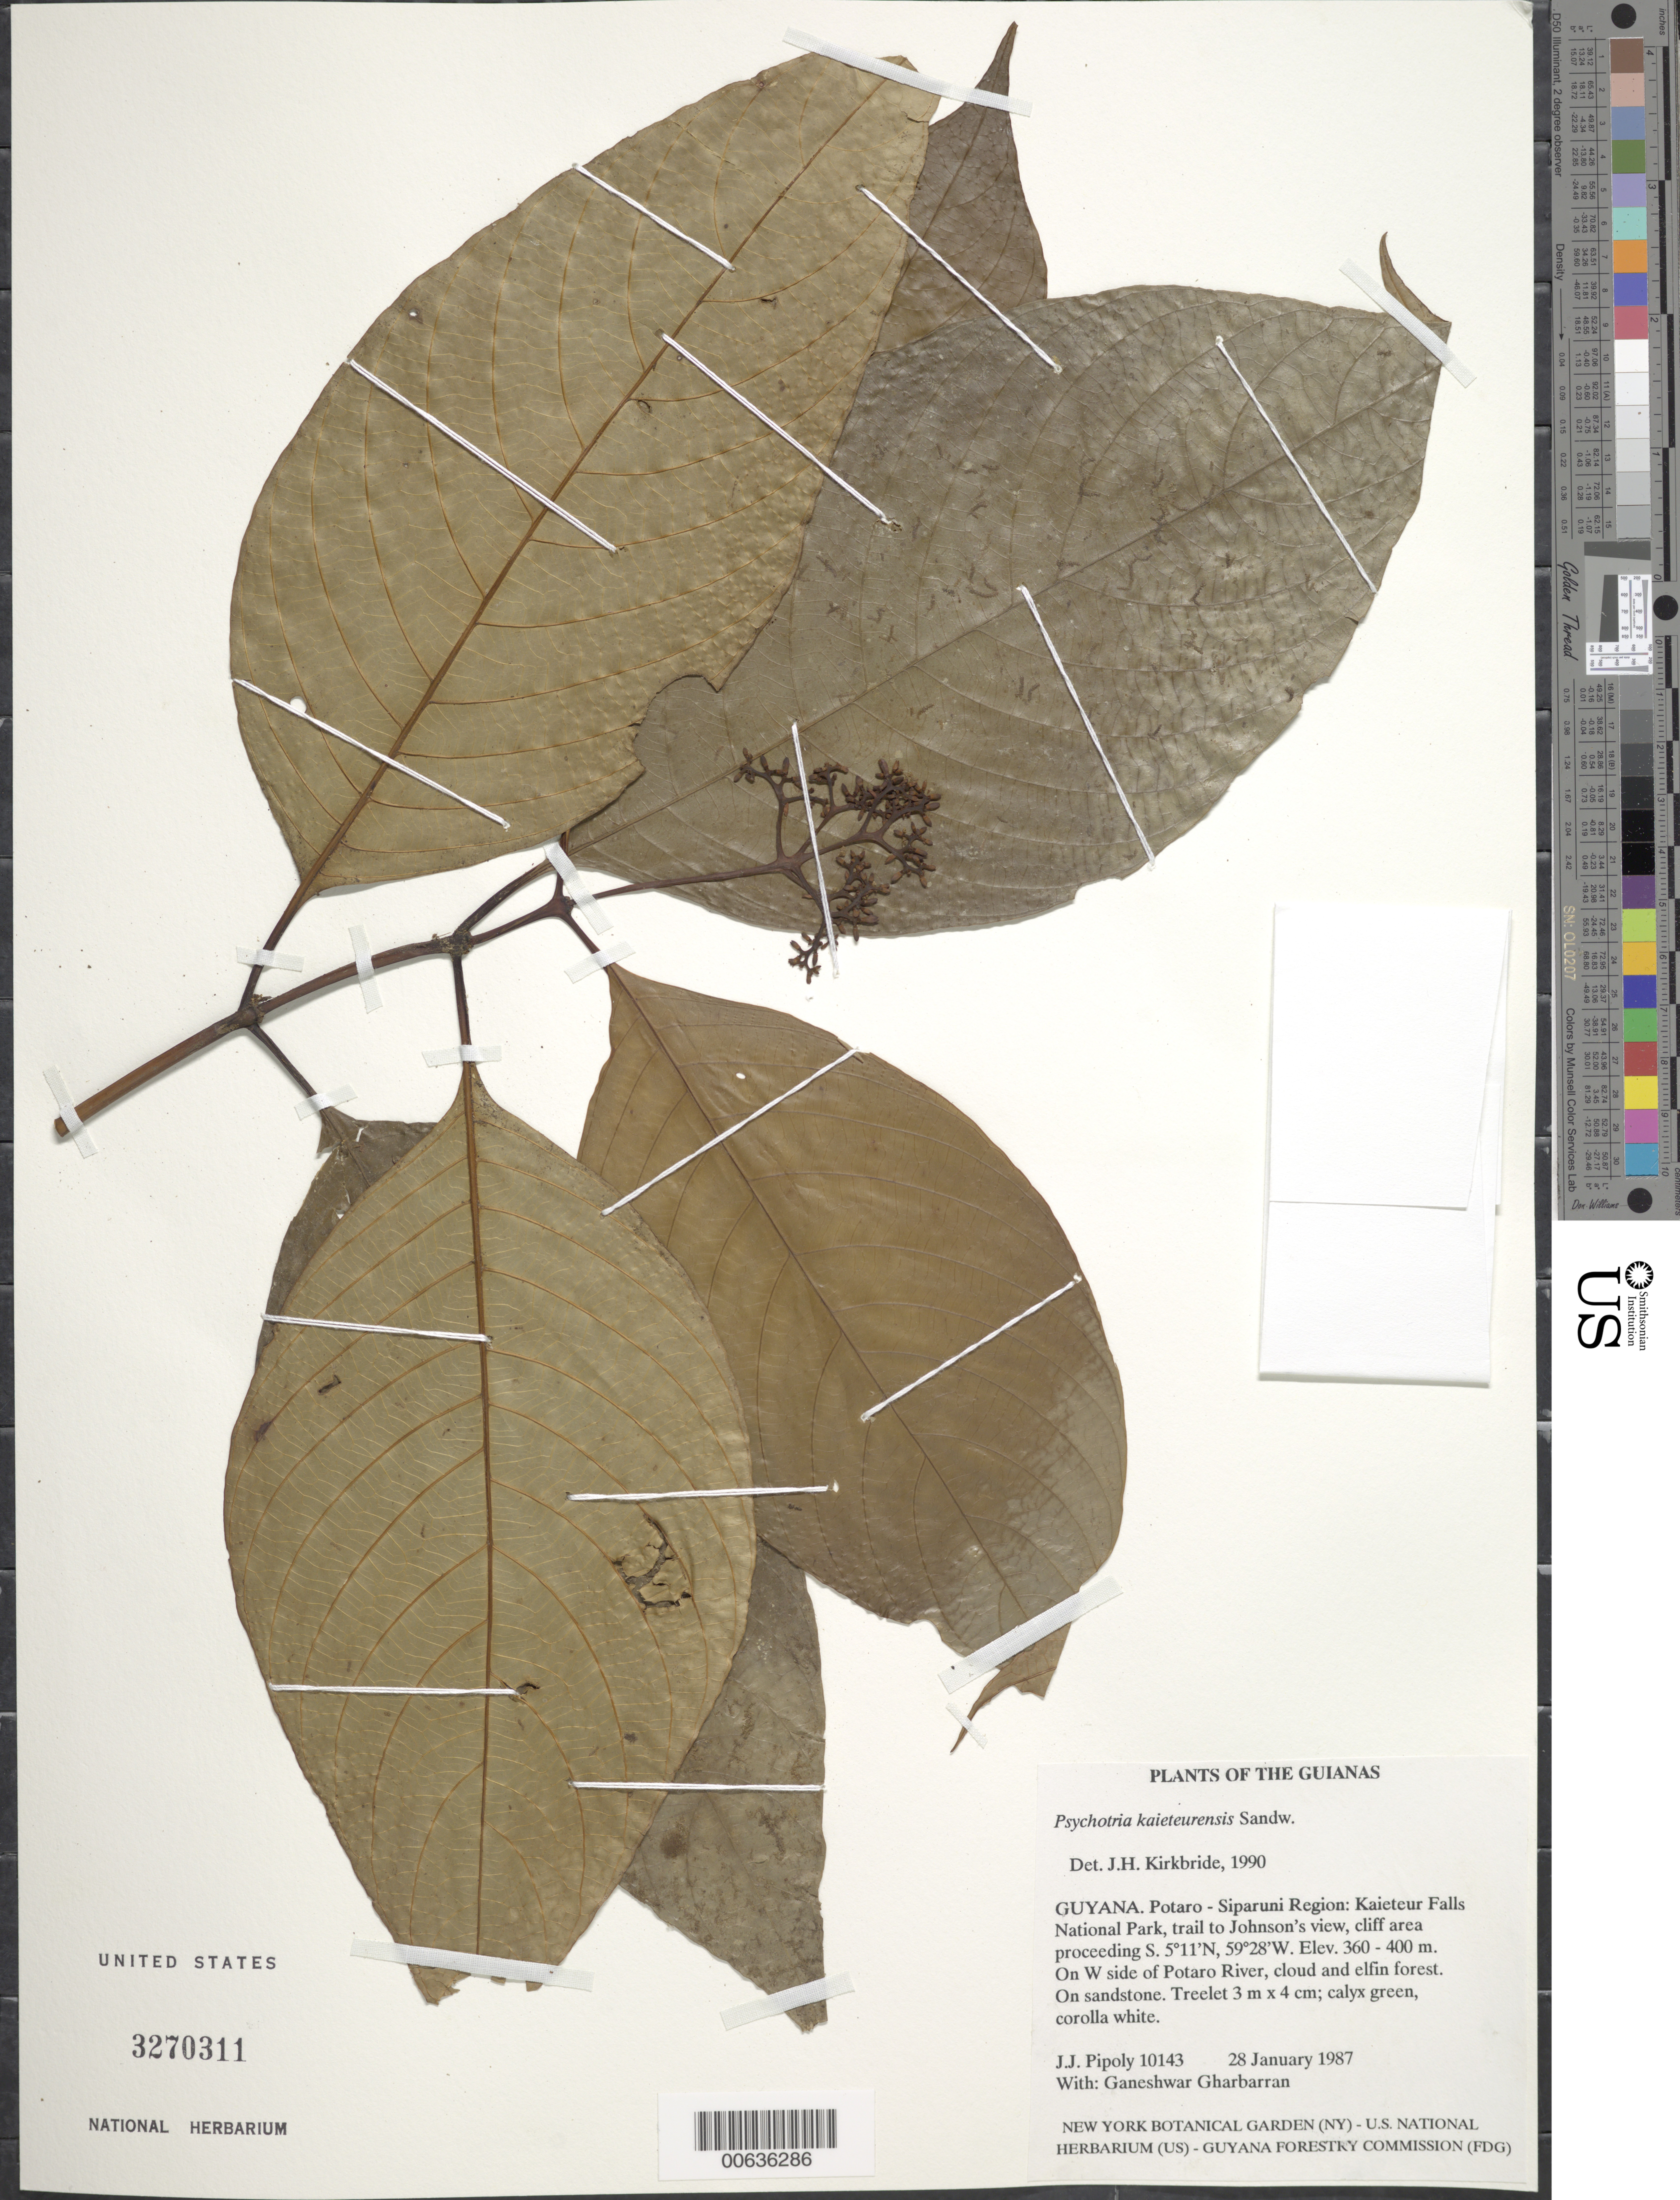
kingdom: Plantae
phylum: Tracheophyta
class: Magnoliopsida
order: Gentianales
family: Rubiaceae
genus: Palicourea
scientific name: Palicourea kaieteurensis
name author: (Wernham) C.M. Taylor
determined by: Kirkbride, J. H., Jr.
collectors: J. J. Pipoly & G. Gharbarran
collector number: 10143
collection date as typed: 28 January 1987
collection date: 1987-01-28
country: Guyana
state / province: Potaro-Siparuni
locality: Kaieteur Falls National Park, trail to Johnson's view, cliff area proceeding S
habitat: On W side of Potaro River, cloud and elfin forest. On sandstone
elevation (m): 360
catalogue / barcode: US 3270311